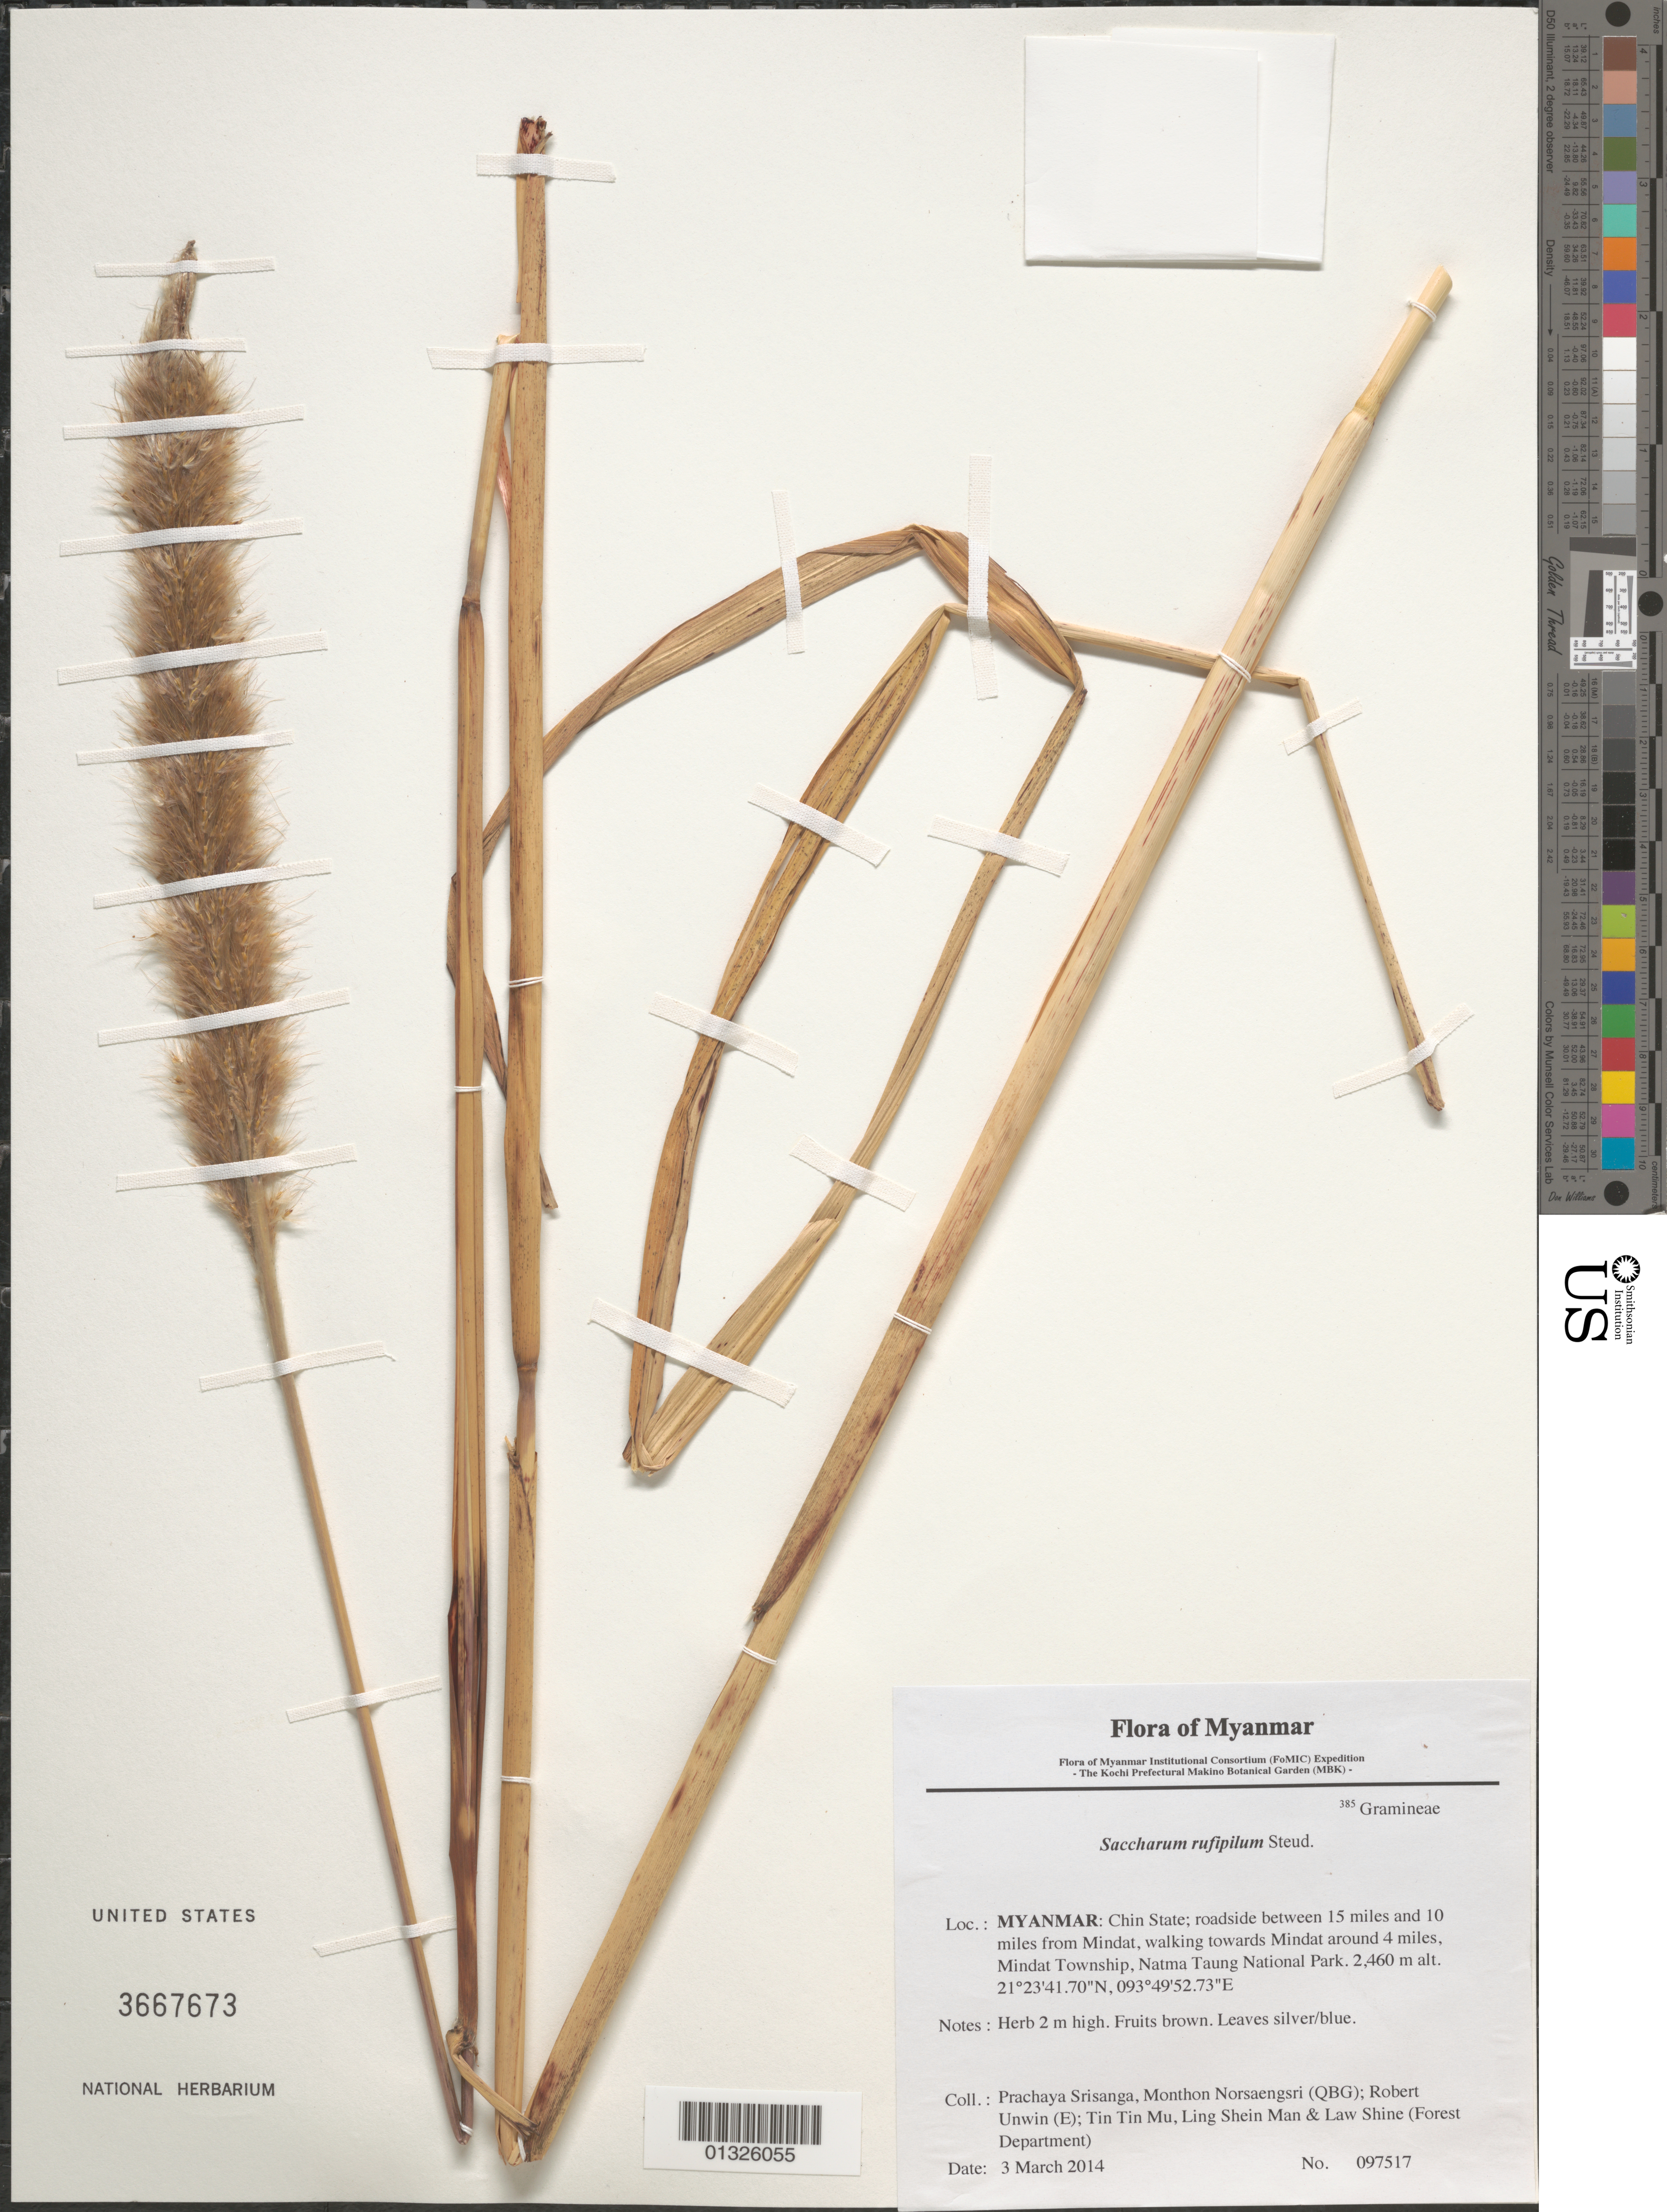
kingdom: Plantae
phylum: Tracheophyta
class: Liliopsida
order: Poales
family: Poaceae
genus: Saccharum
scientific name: Saccharum rufipilum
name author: Steud.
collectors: P. Srisanga, M. Norsaengsri, R. Unwin, Tin Tin Mu, Ling Shein Man & L. Shine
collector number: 97517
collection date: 2014-03-03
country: Myanmar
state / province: Chin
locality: Roadside between 15 miles and 10 miles from Mindat, walking towards Mindat around 4 miles, Mindat Township, Natma Taung National Park.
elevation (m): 2460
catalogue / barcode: US 3667673